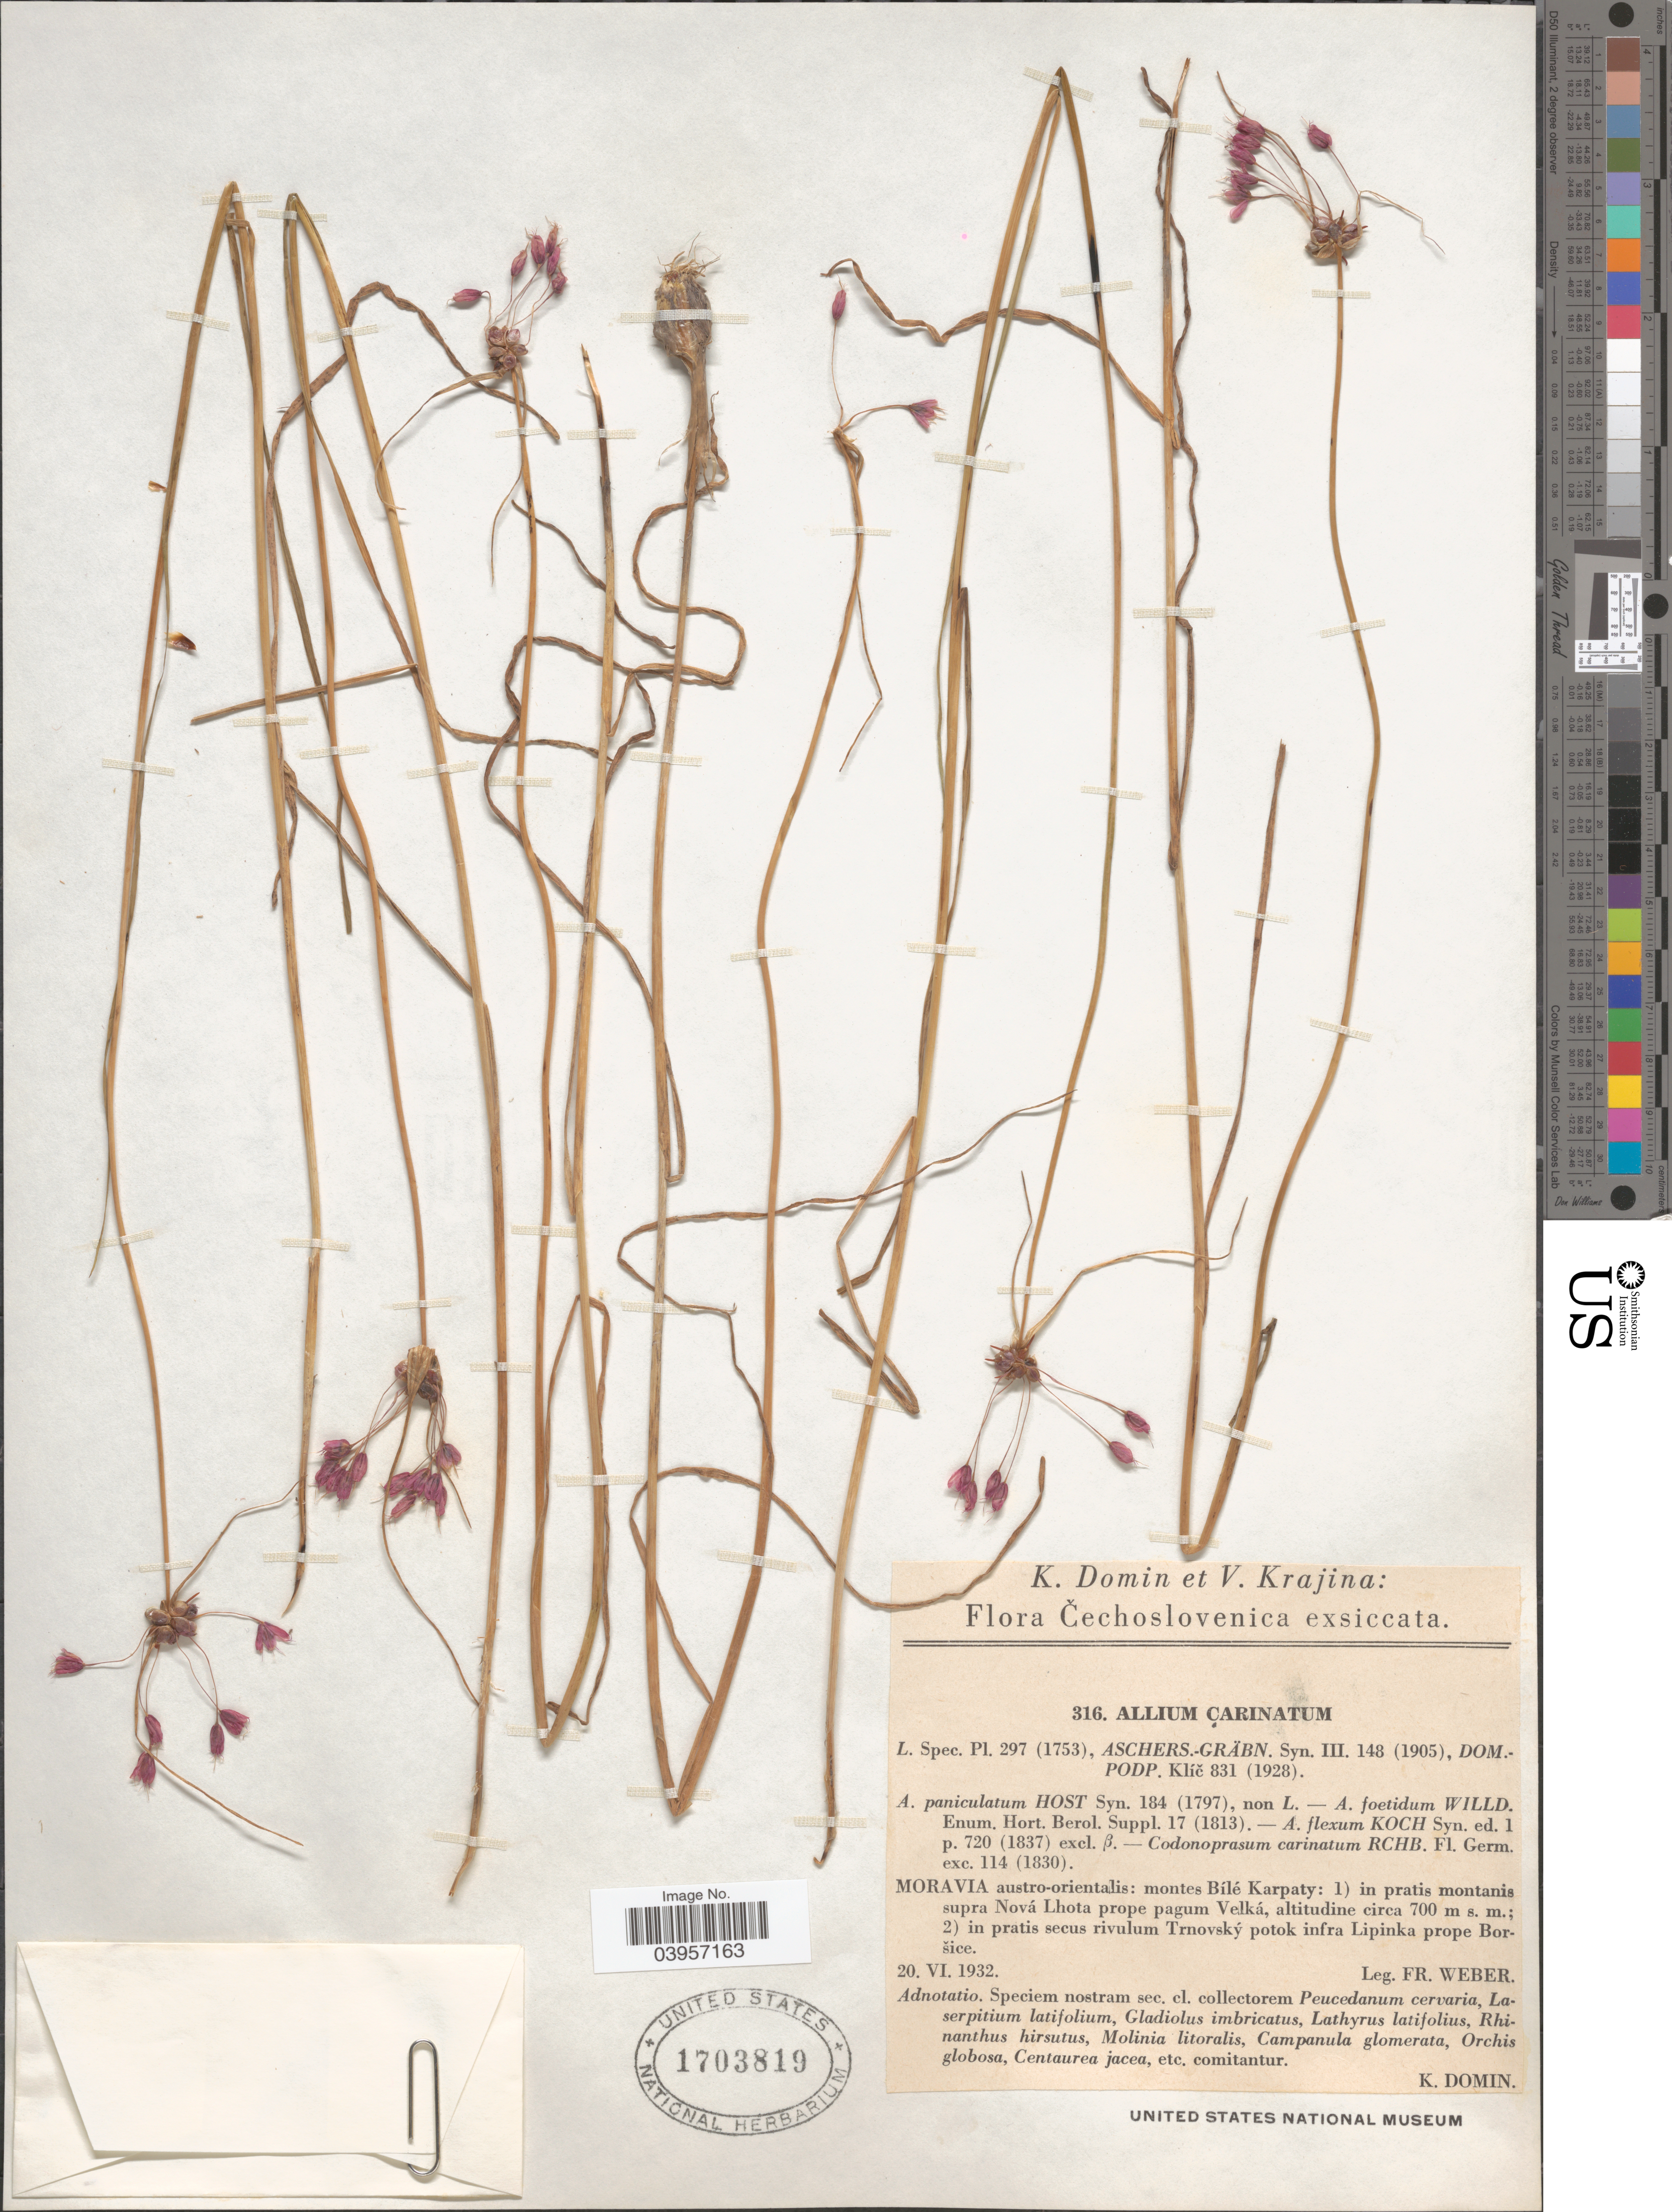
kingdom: Plantae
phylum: Tracheophyta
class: Liliopsida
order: Asparagales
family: Amaryllidaceae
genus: Allium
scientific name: Allium carinatum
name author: L.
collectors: F. Weber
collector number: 316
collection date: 1932-06-20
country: Czechia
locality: Čechoslovenica. Moravia austro-orientalis: montes Bílé Karpaty: 1) in pratis montanis supra Nová Lhota prope pagum Velká. 2) in pratis secus rivulum Trnoský potok infra Lipinka prope Boršice.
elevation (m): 700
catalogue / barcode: US 1703819